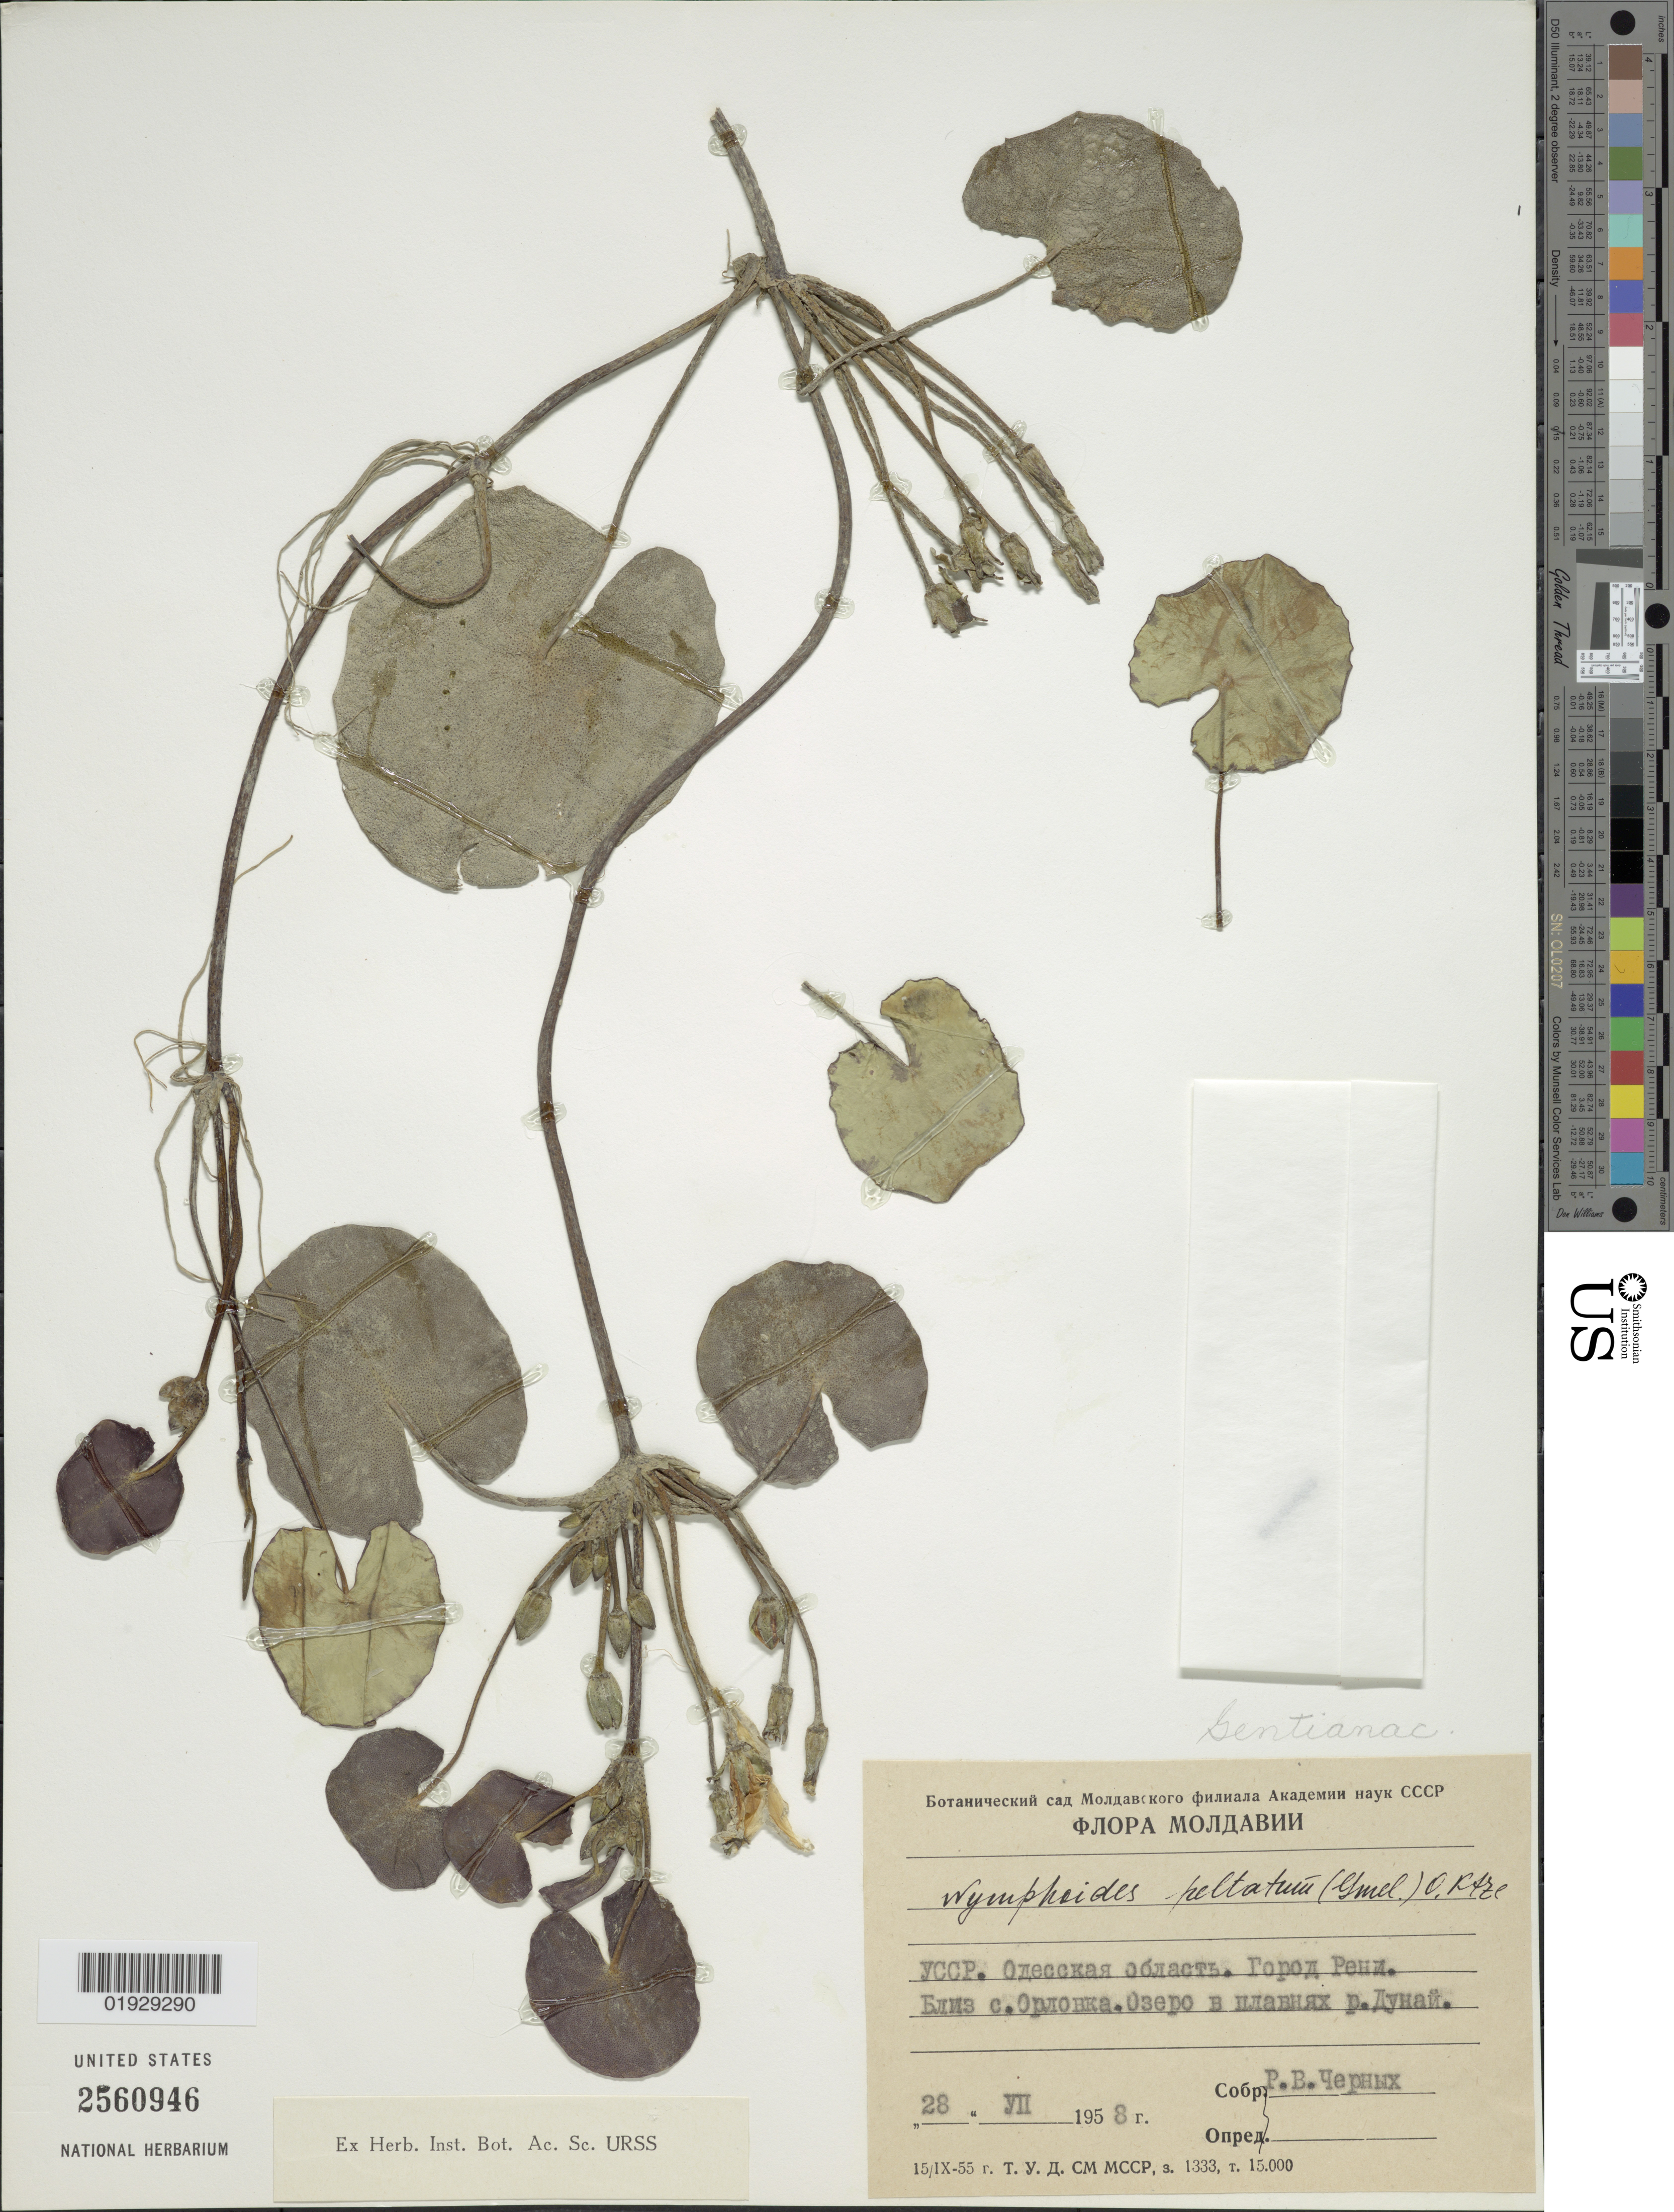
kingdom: Plantae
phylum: Tracheophyta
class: Magnoliopsida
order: Asterales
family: Menyanthaceae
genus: Nymphoides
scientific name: Nymphoides peltata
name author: (J.F. Gmel.) Britton & Rendle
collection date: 1958-07-28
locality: YCCP. [Foreign script]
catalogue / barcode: US 2560946